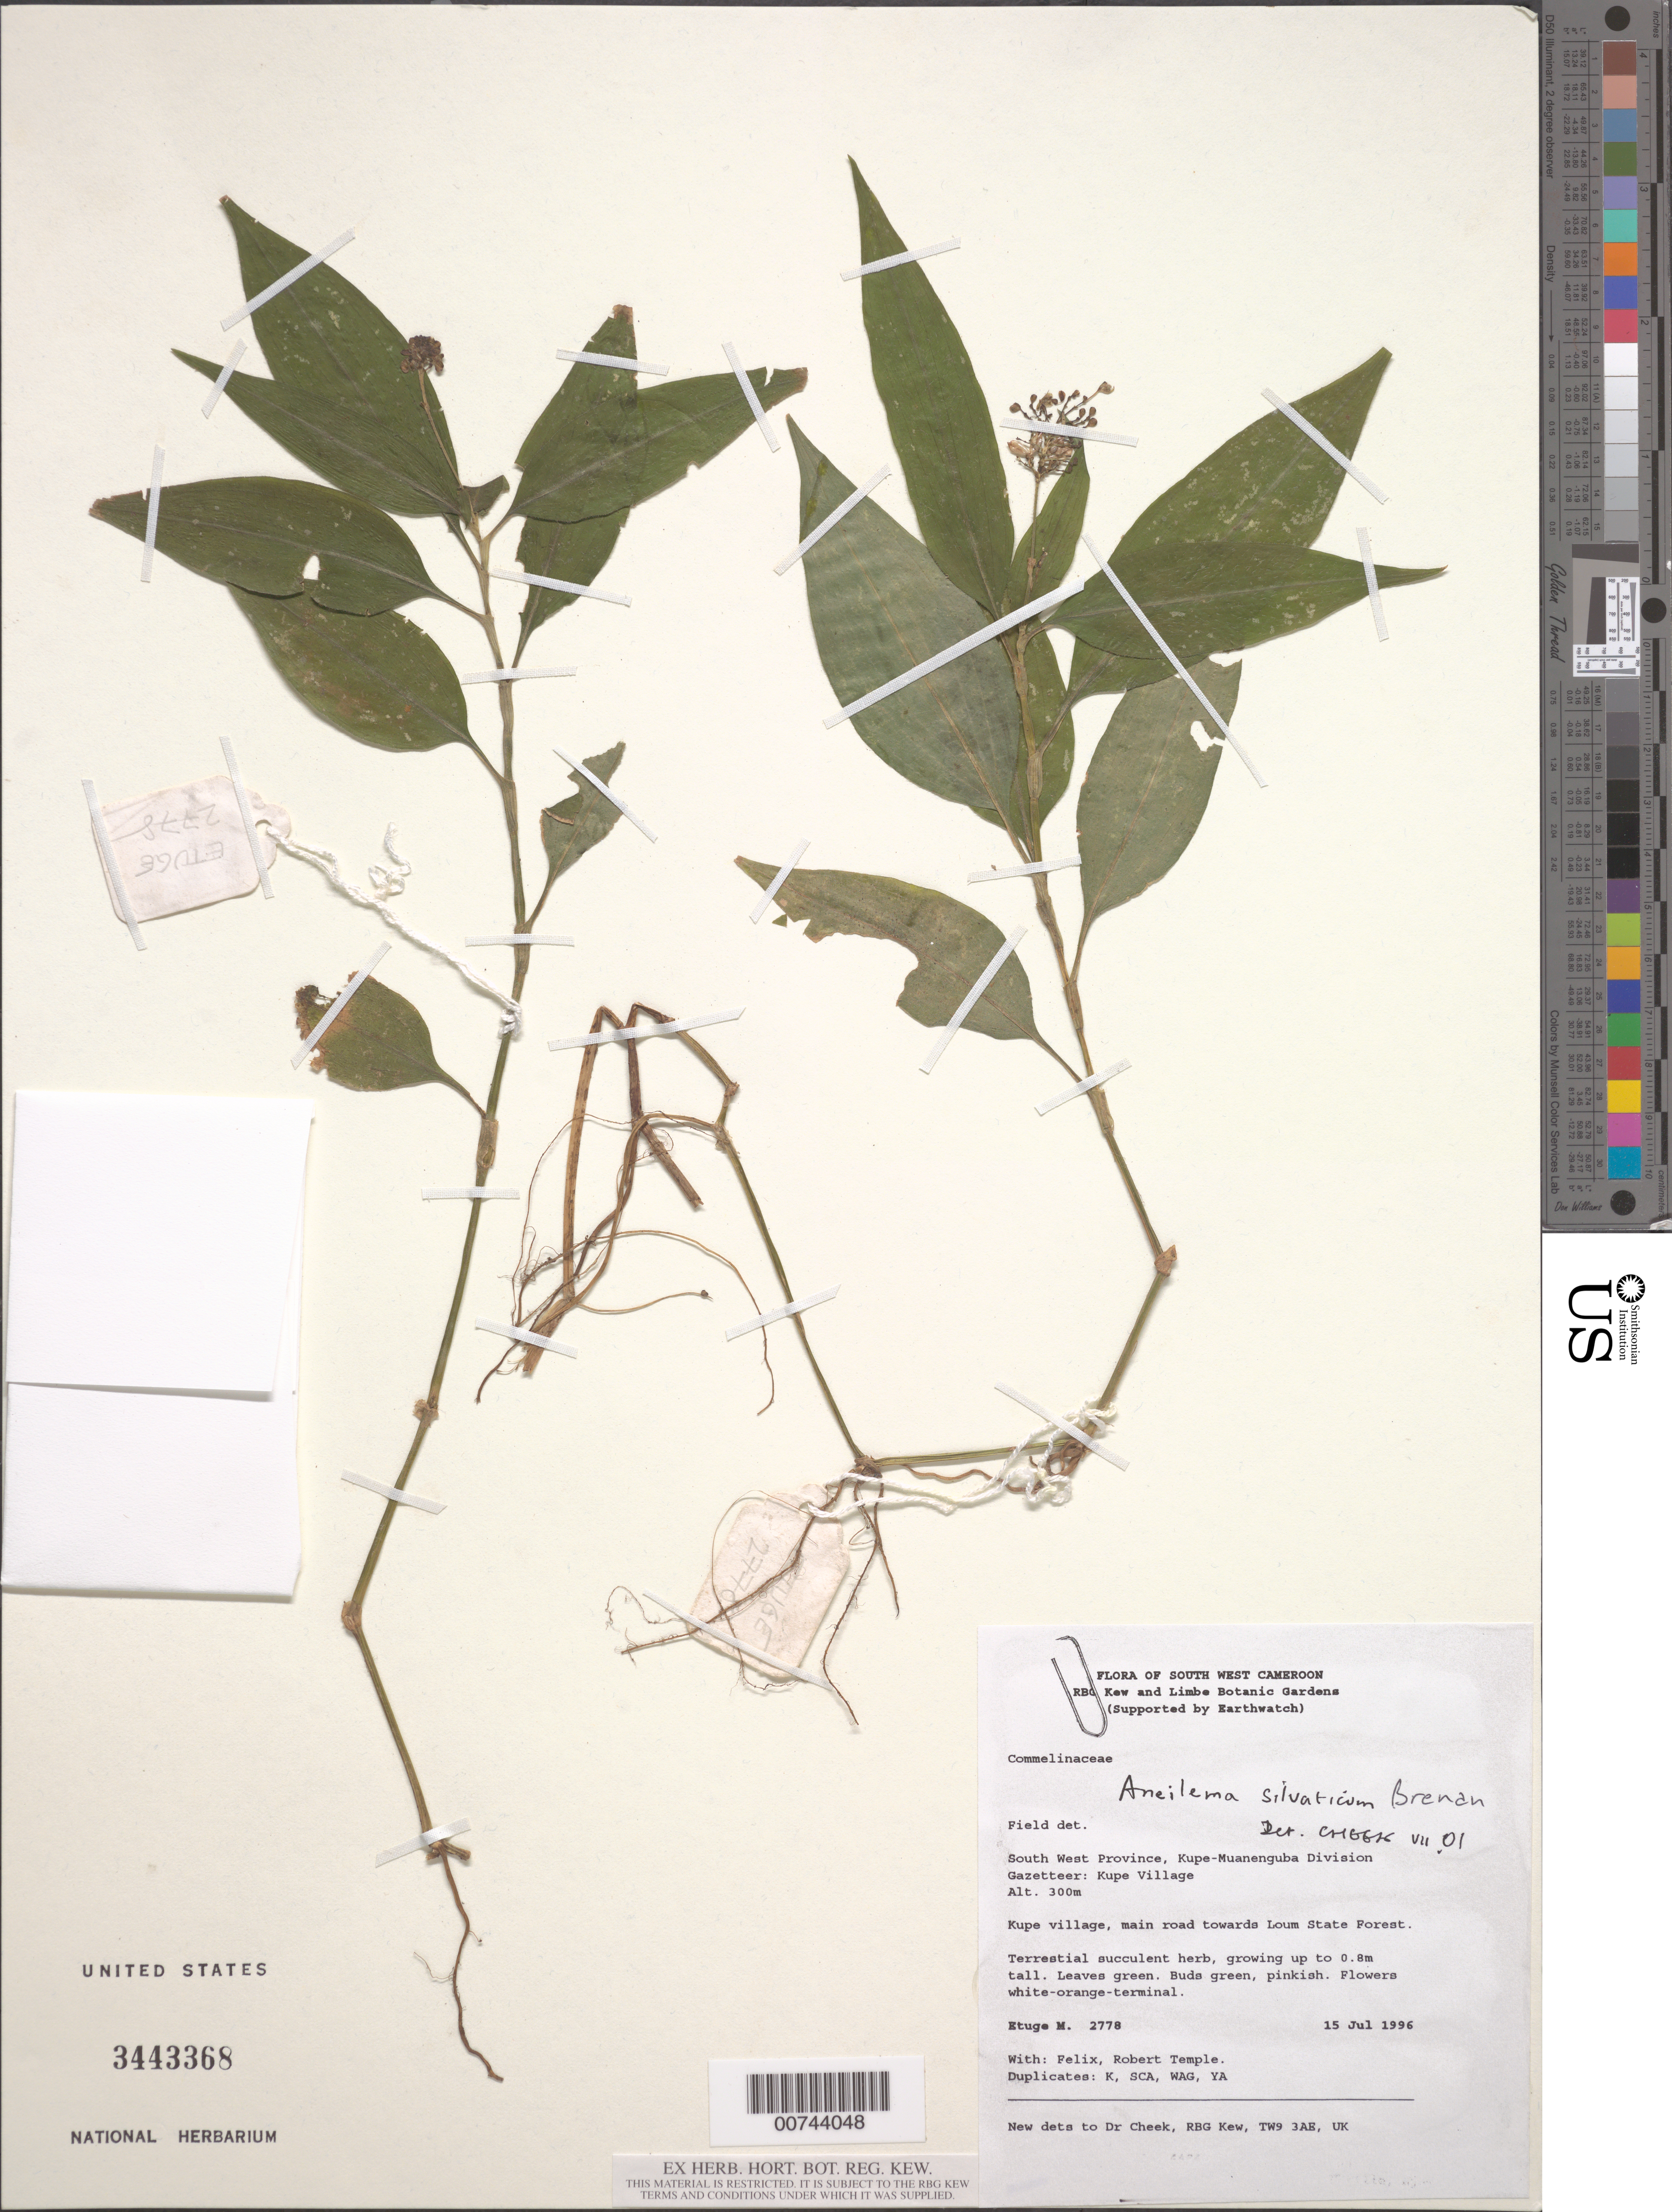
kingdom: Plantae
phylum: Tracheophyta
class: Liliopsida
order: Commelinales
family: Commelinaceae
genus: Aneilema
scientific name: Aneilema silvaticum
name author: Brenan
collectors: M. Etuge, -. Felix & R. Temple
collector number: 2778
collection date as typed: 15 Jul 1996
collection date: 1996-07-15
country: Cameroon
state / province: Sud-Ouest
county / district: Kupe-Muanenguba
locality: Kupe Village, towards Loum State Forest.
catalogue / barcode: US 3443368